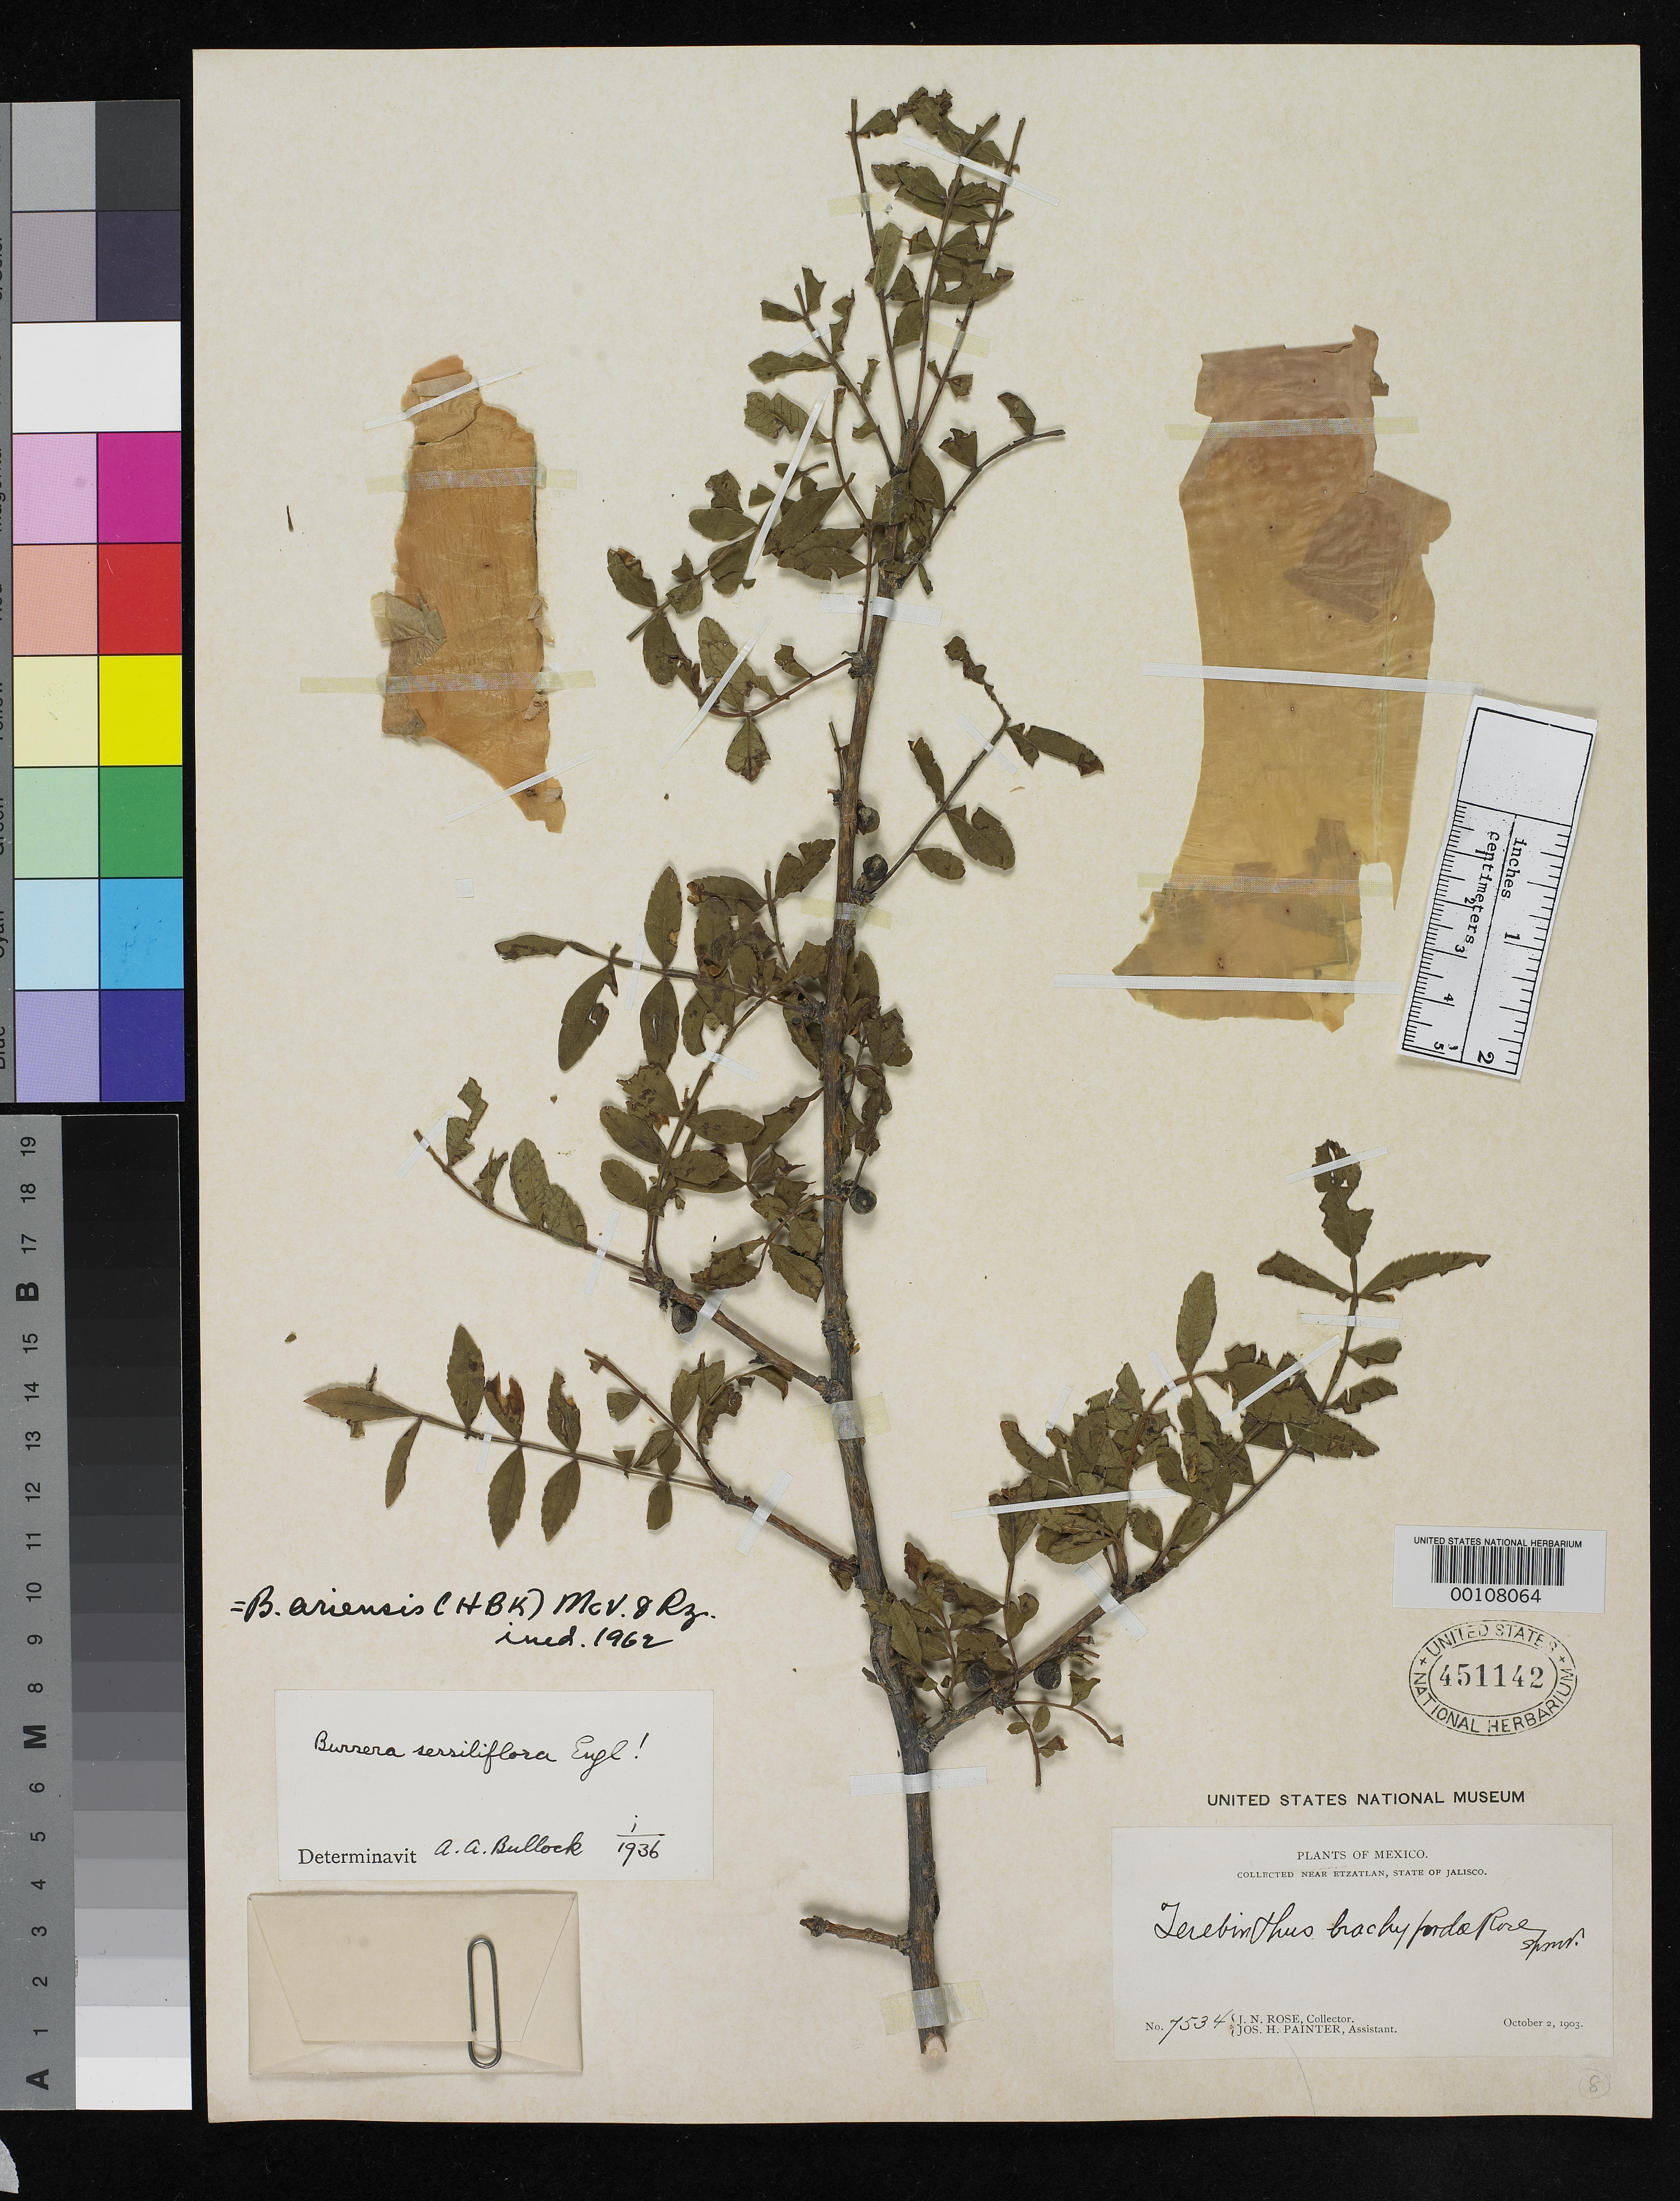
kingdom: Plantae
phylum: Tracheophyta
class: Magnoliopsida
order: Sapindales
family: Burseraceae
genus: Elaphrium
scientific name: Elaphrium brachypodum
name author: Rose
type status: Holotype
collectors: J. N. Rose & J. H. Painter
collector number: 7534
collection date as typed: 02 Oct 1903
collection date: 1903-10-02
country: Mexico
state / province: Jalisco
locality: Near Etztlan.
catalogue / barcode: US 451142